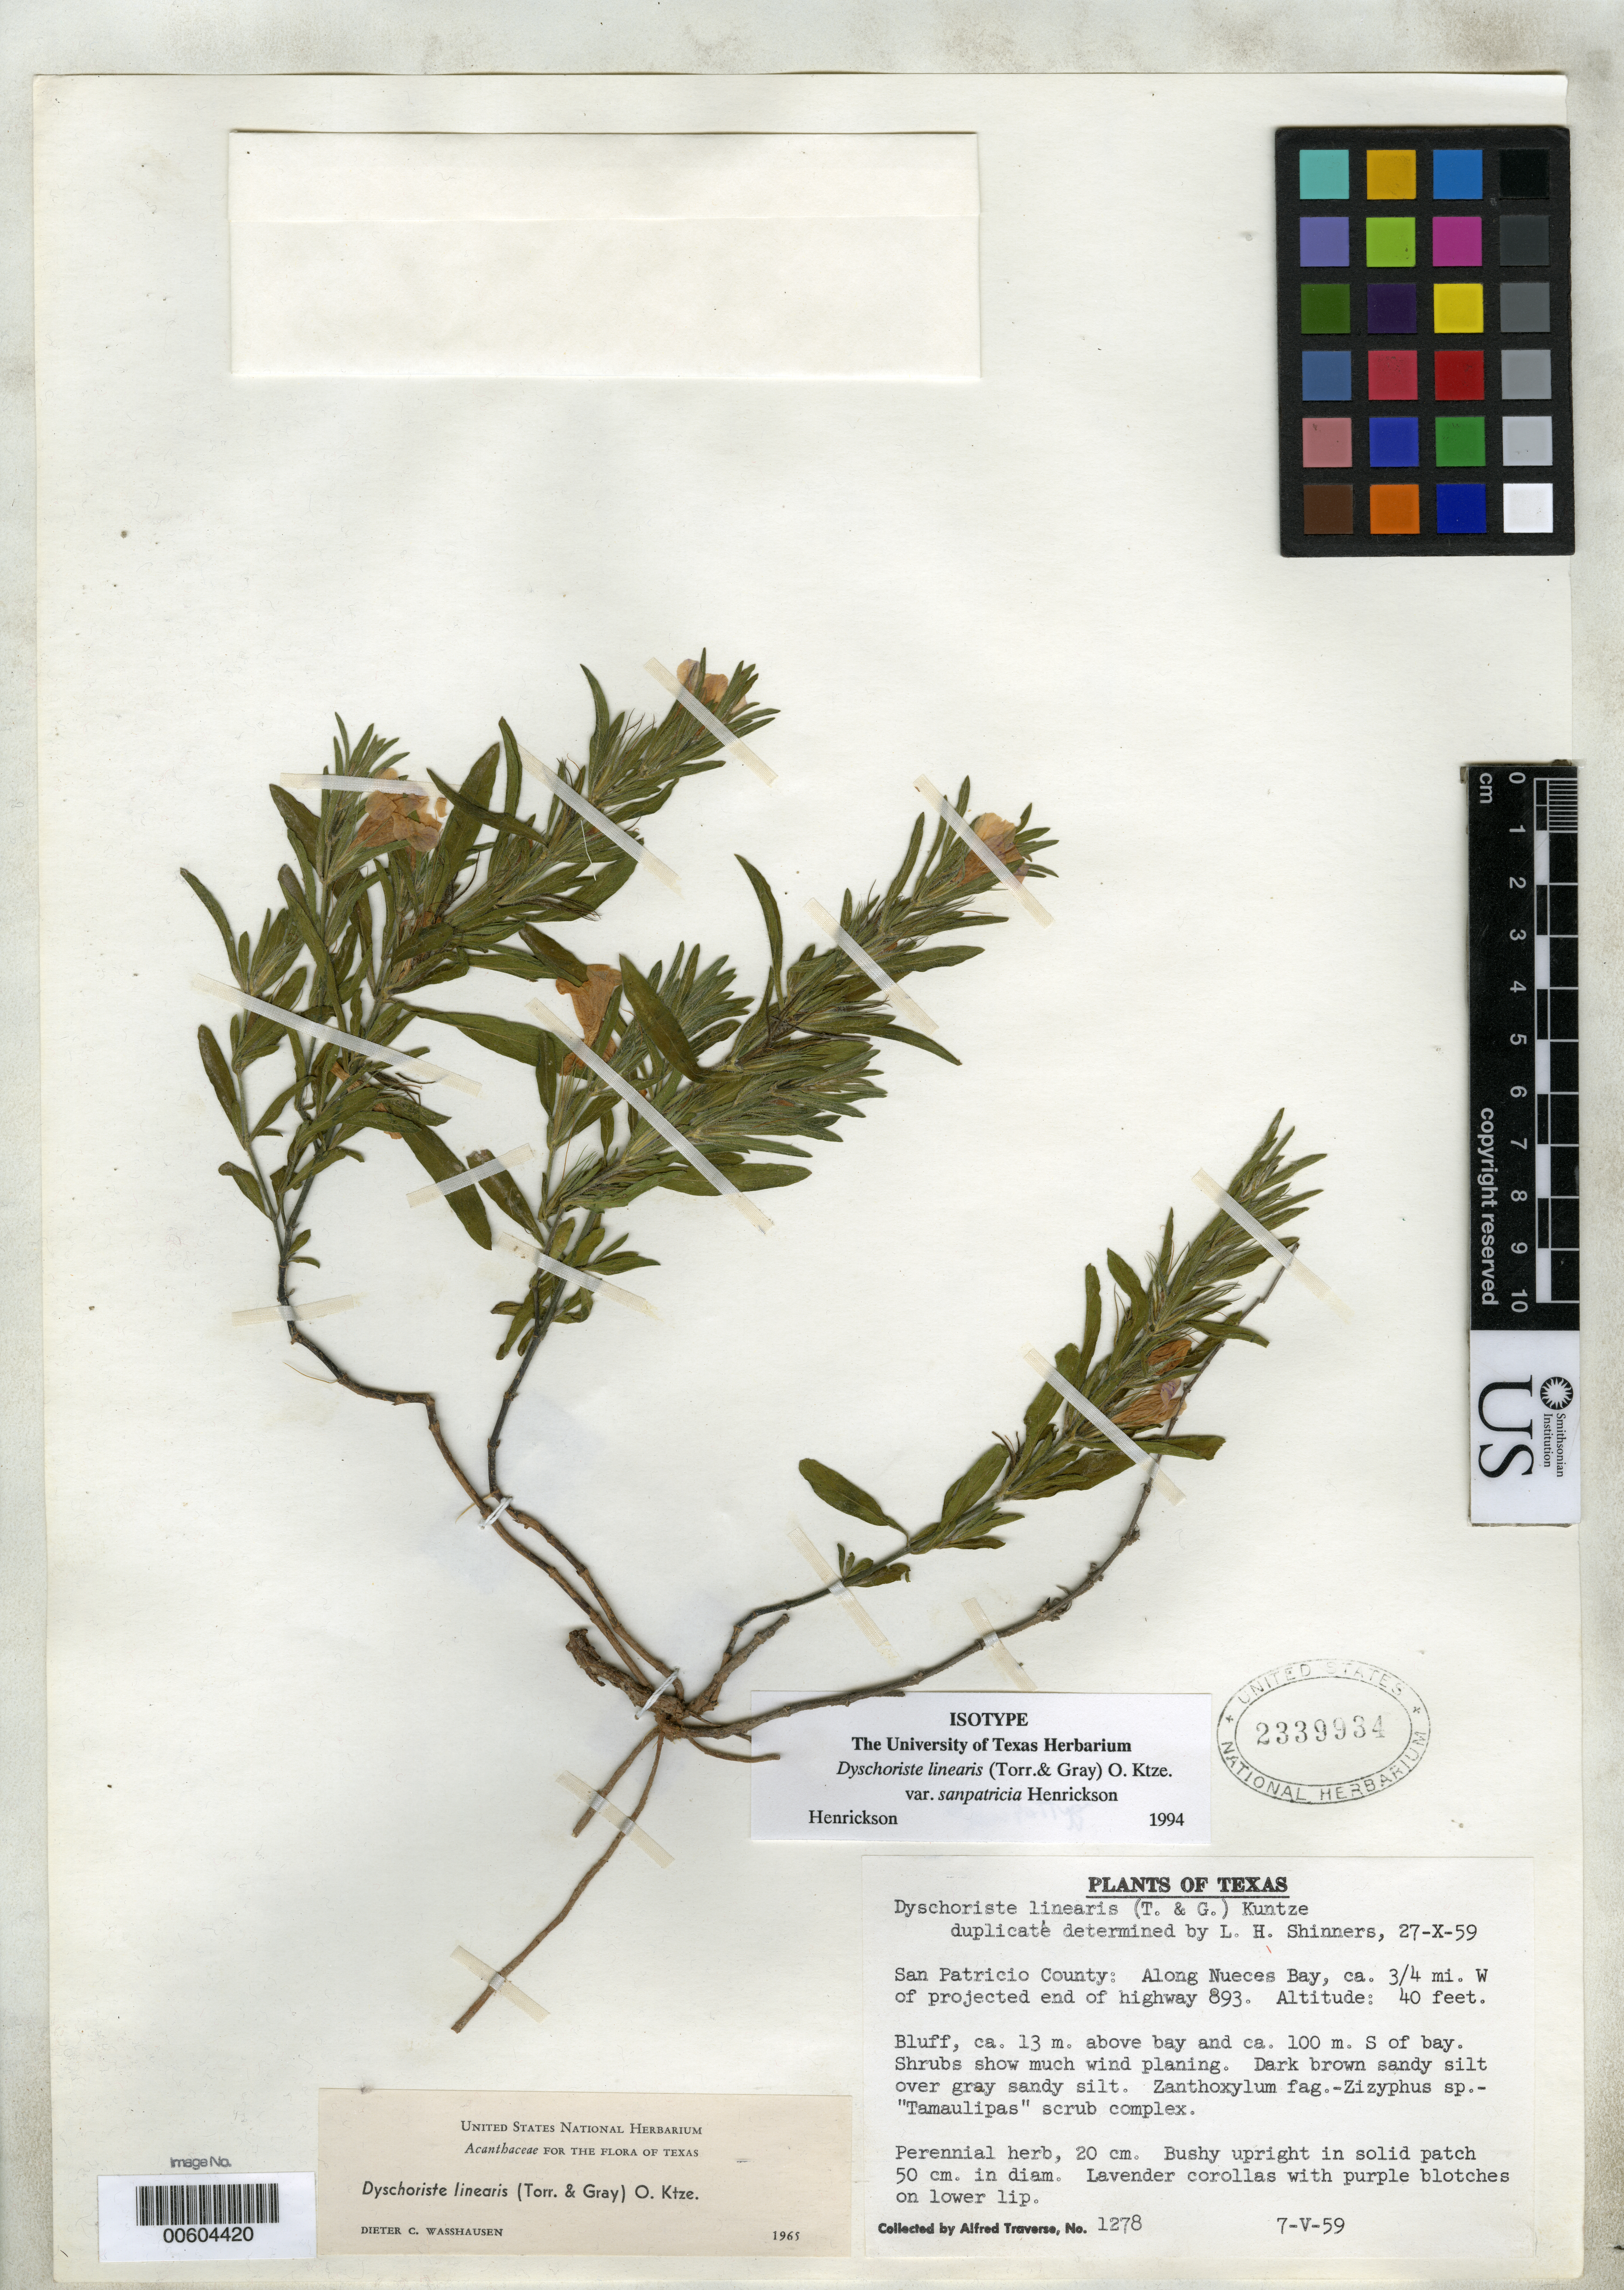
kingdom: Plantae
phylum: Tracheophyta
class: Magnoliopsida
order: Lamiales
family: Acanthaceae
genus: Dyschoriste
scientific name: Dyschoriste linearis var. sanpatriciensis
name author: Henrickson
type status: Isotype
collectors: A. Traverse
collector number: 1278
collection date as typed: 07 May 1959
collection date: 1959-05-07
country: United States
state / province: Texas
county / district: San Patricio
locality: Along Nueces Bay, ca. 3/4 mi W of projected end of highway 893.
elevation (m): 12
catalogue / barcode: US 2339934